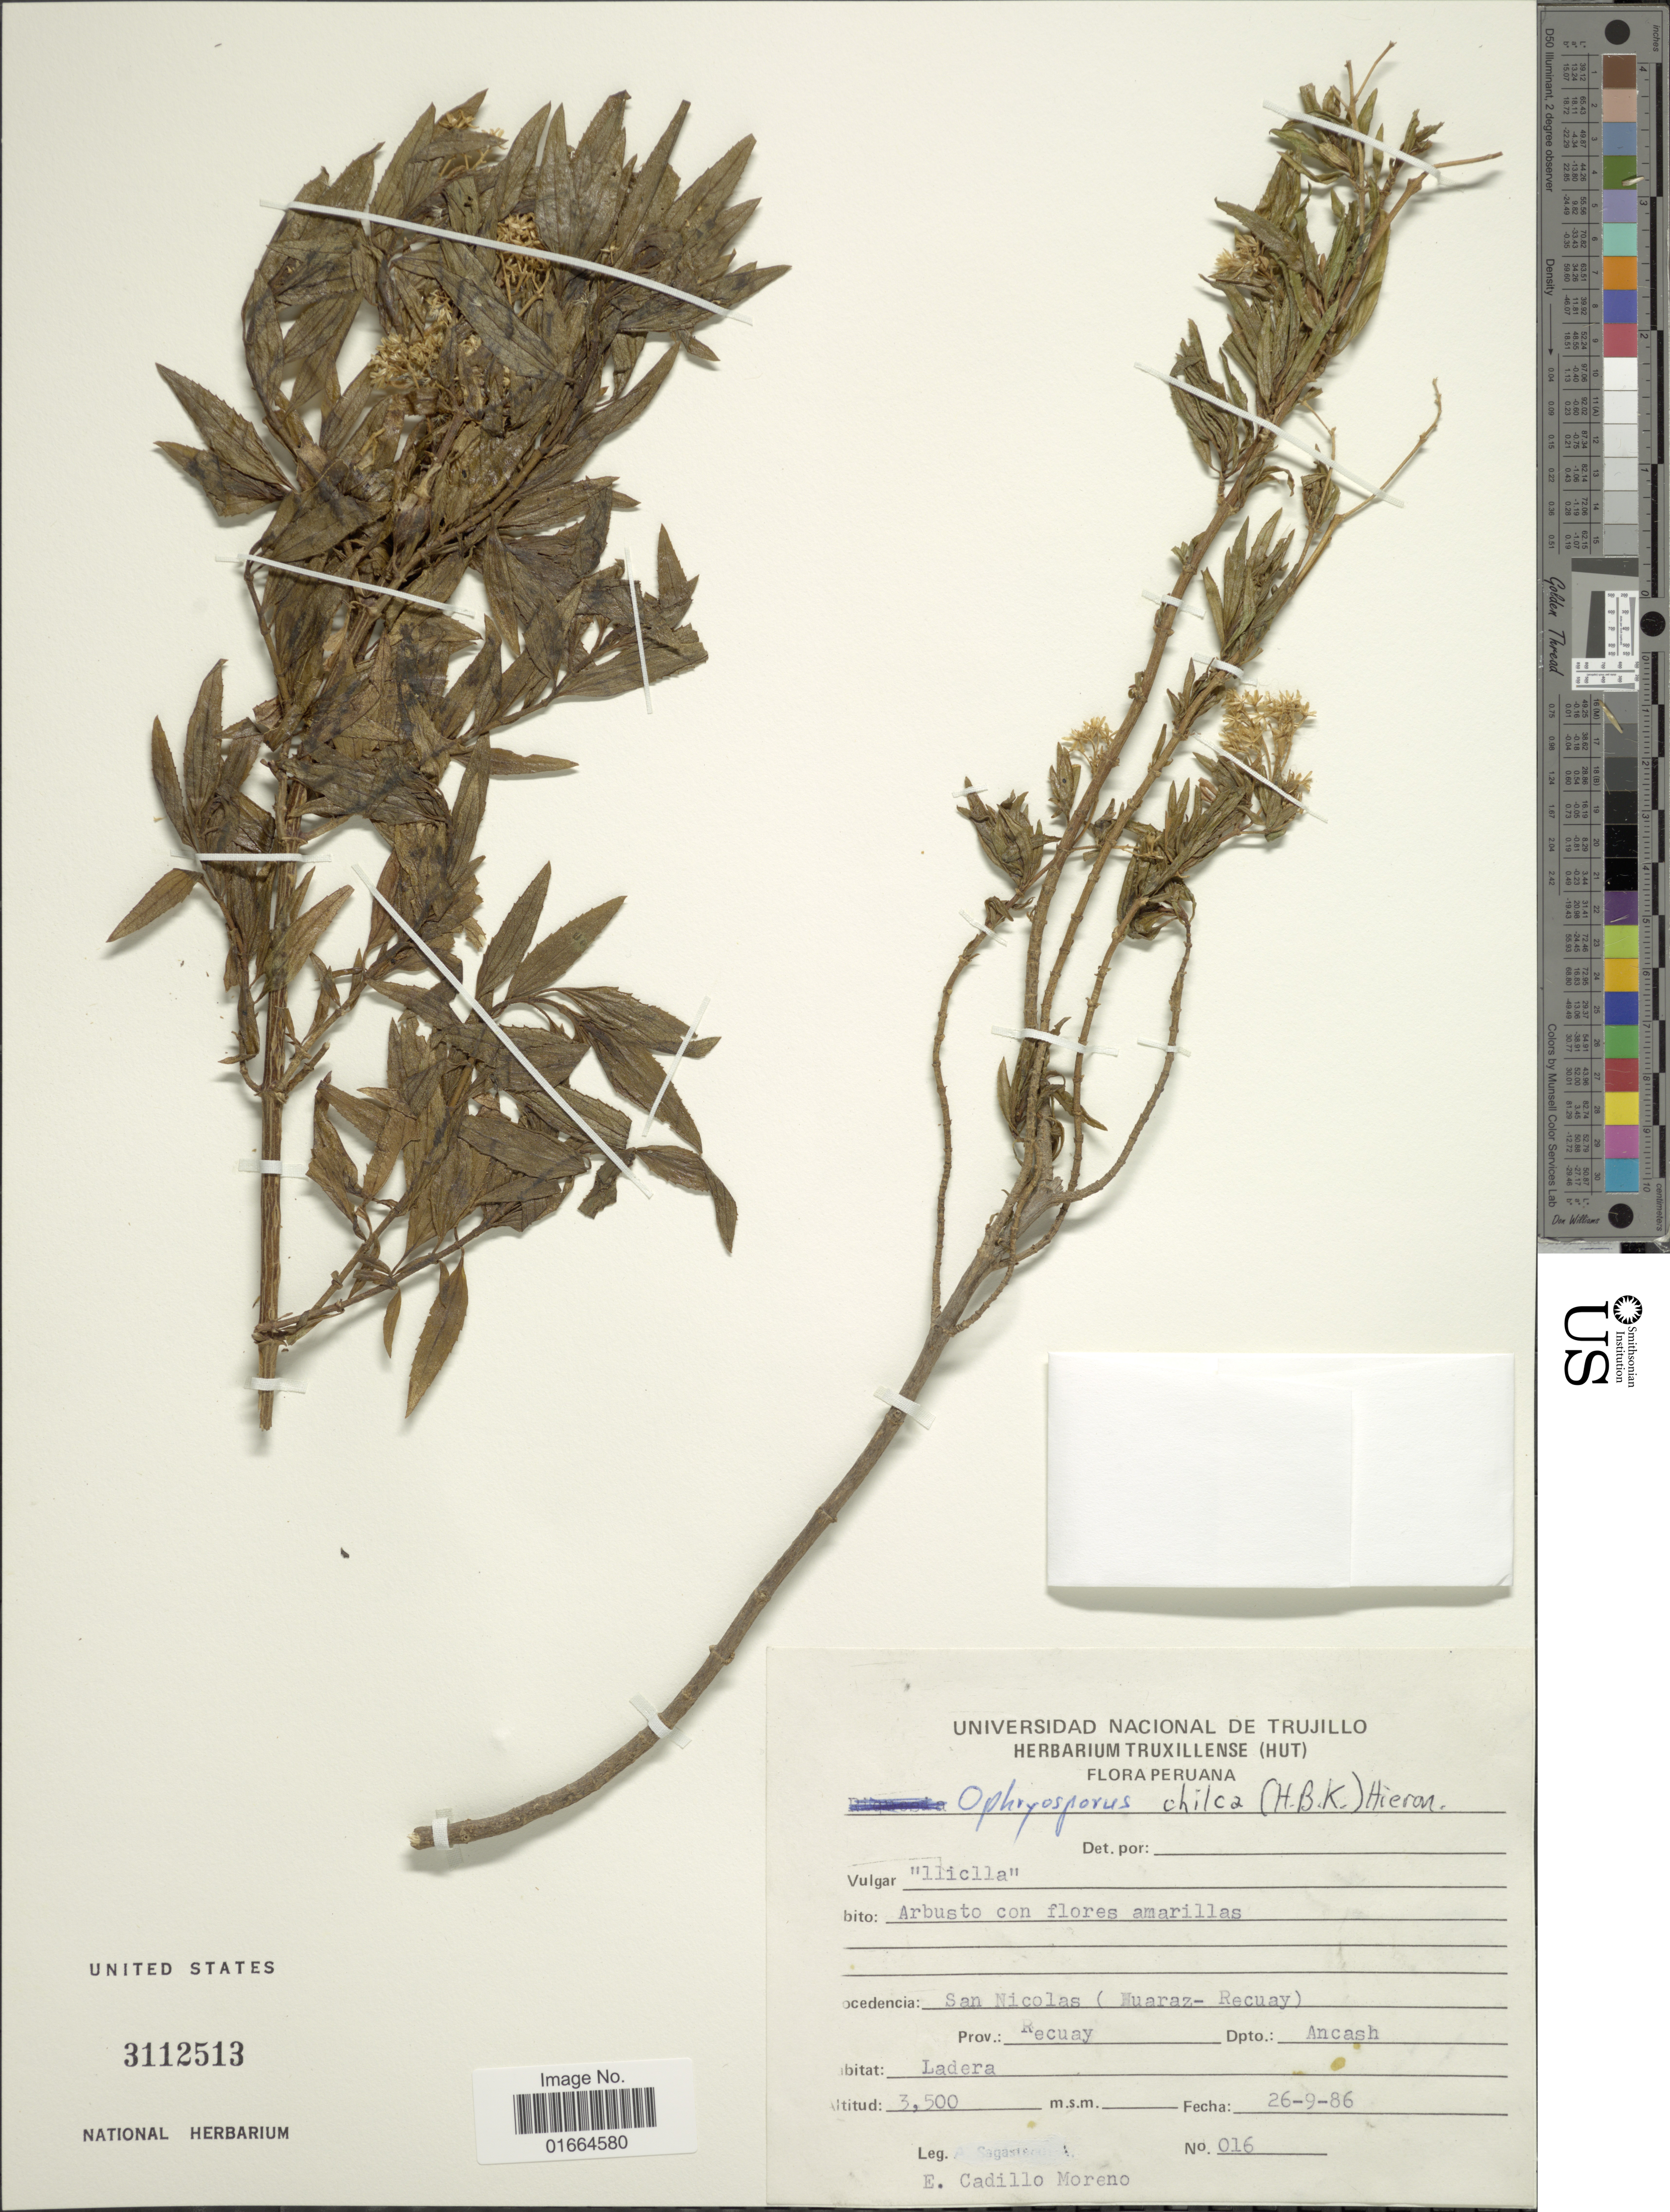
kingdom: Plantae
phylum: Tracheophyta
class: Magnoliopsida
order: Asterales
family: Asteraceae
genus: Ophryosporus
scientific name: Ophryosporus chilca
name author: (Kunth) Hieron.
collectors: A. Sagástegui A. & C. Moreno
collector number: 016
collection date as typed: Transcribed d/m/y: 26/9/86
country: Peru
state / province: Ancash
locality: Procendencia: San Nicolas (Muaraz-Recuay), Prov.: Recuay, Dpto.: Ancash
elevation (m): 3500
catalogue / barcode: US 3112513